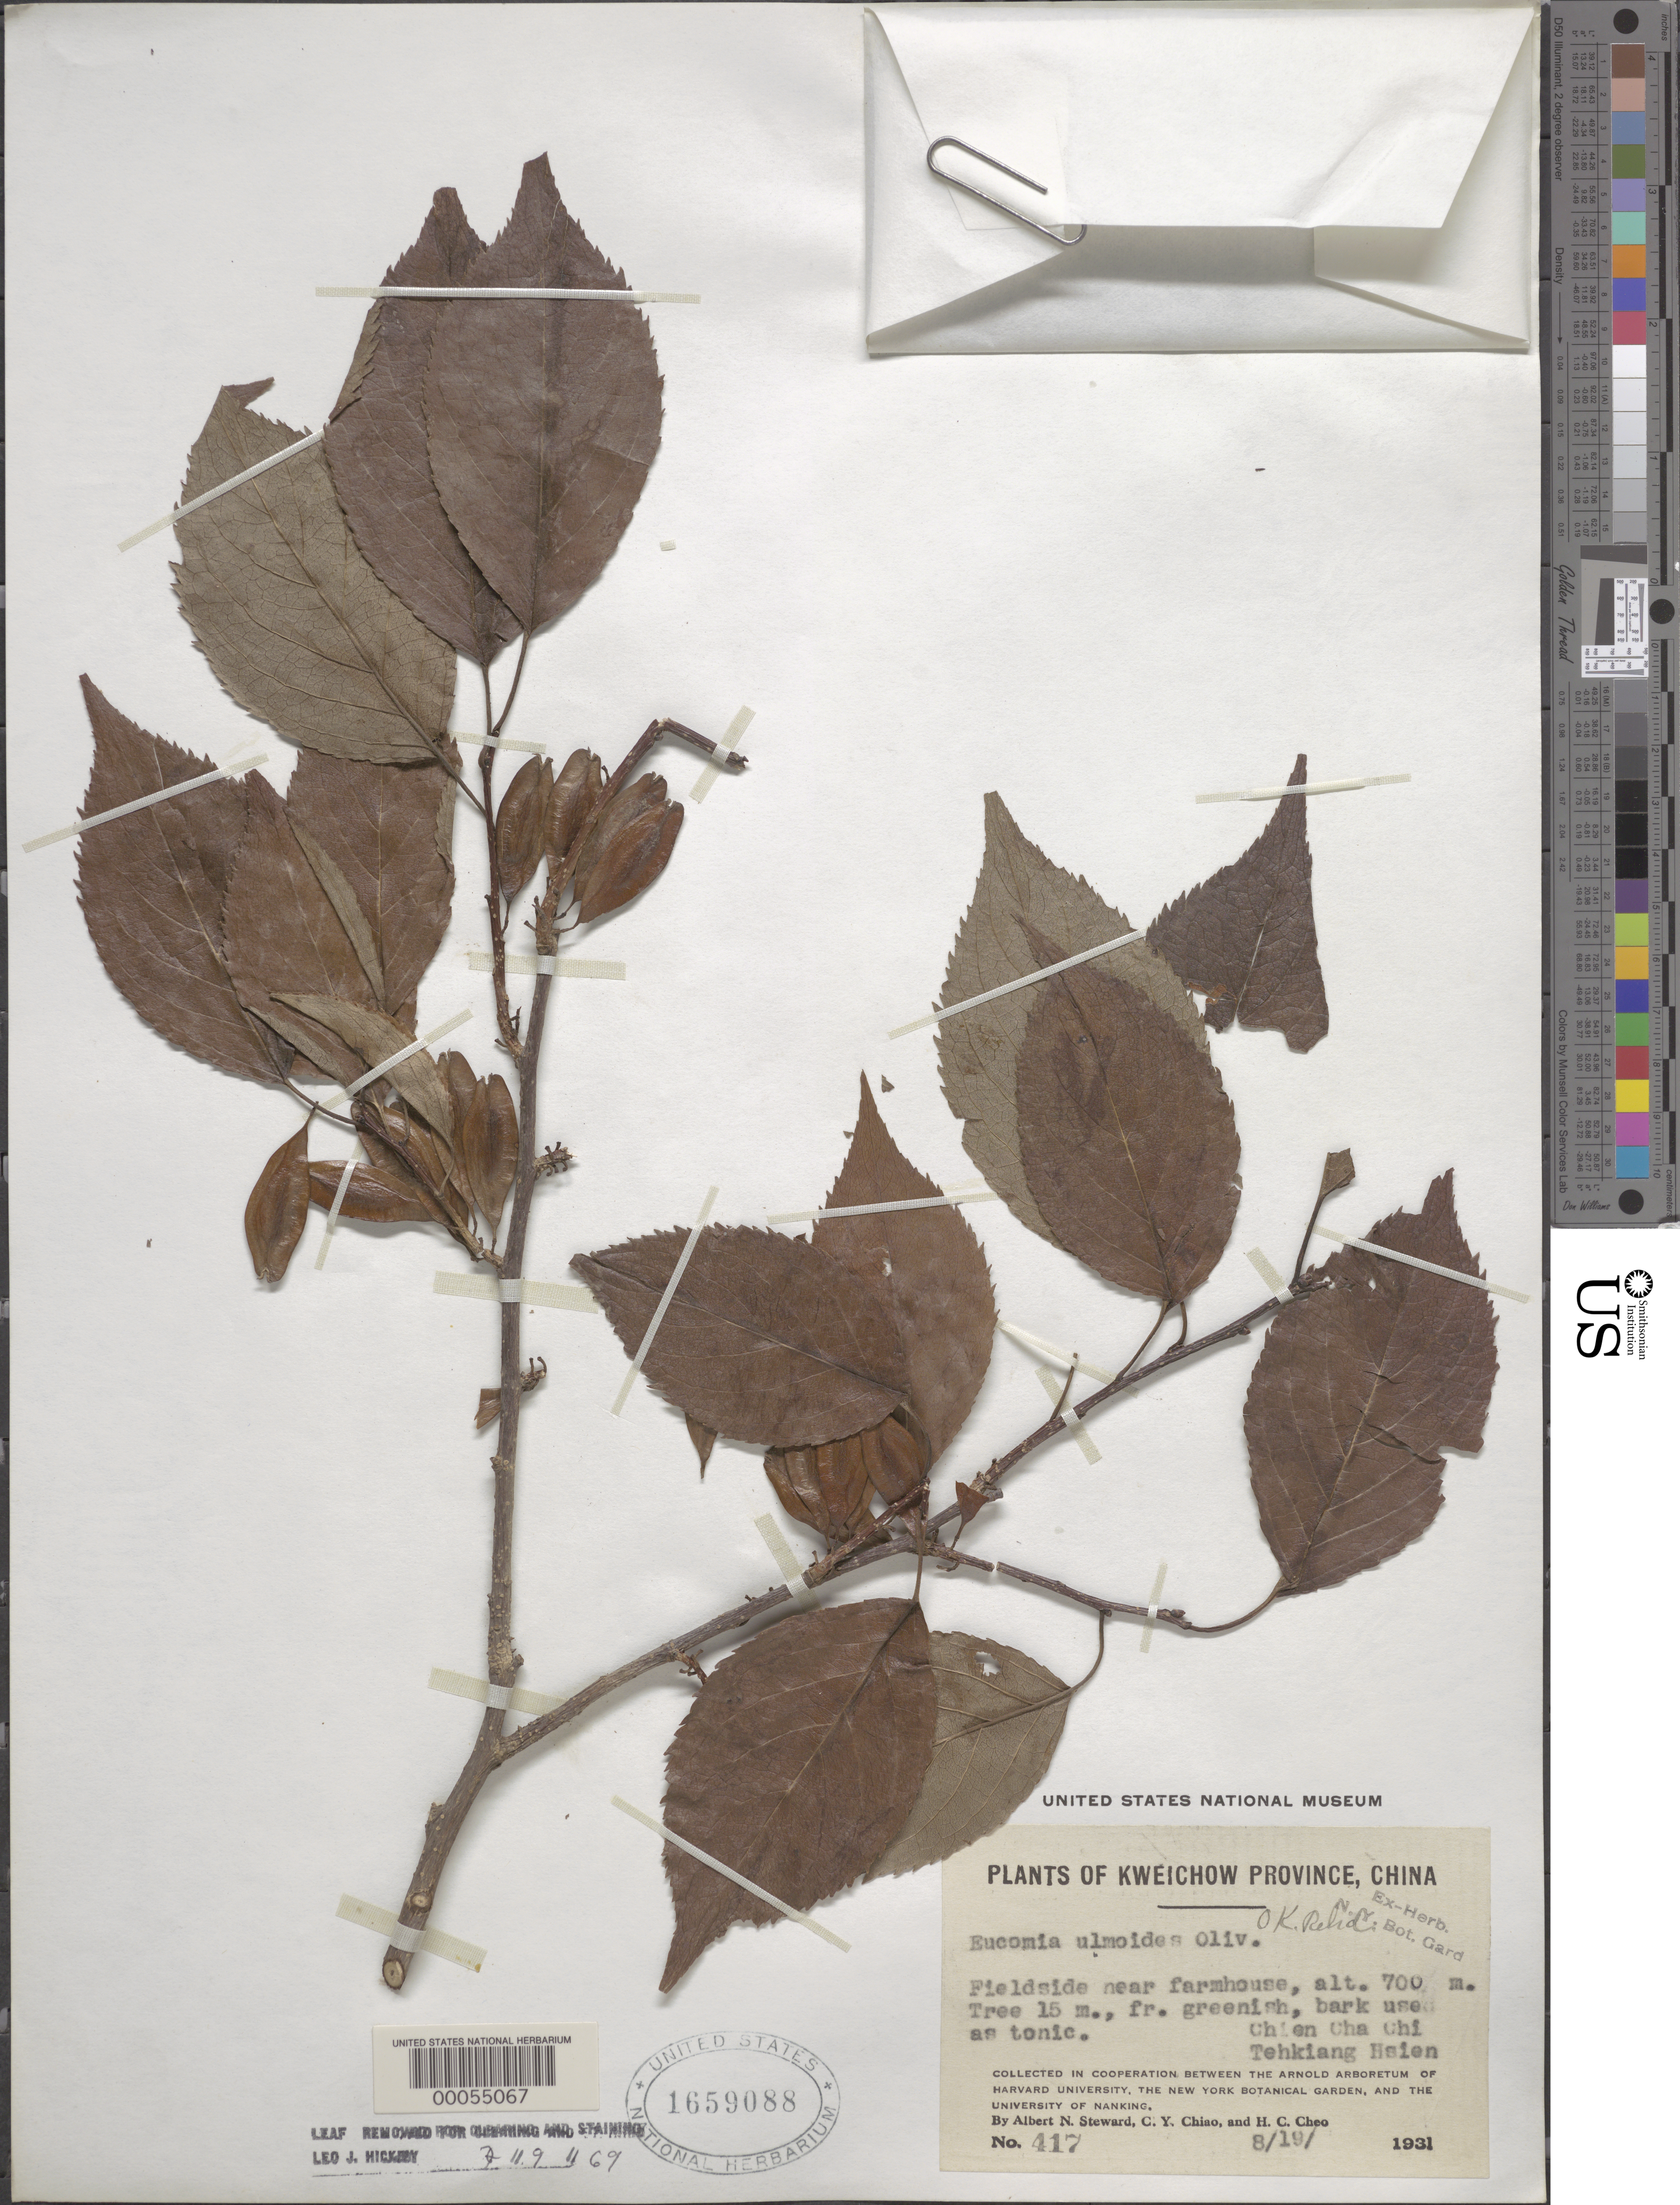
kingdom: Plantae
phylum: Tracheophyta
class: Magnoliopsida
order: Garryales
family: Eucommiaceae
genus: Eucommia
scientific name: Eucommia ulmoides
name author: Oliv.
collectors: A. N. Steward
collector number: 417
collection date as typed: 18 Aug 1931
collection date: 1931-08-18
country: China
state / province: Guizhou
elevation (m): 700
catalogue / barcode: US 1659088